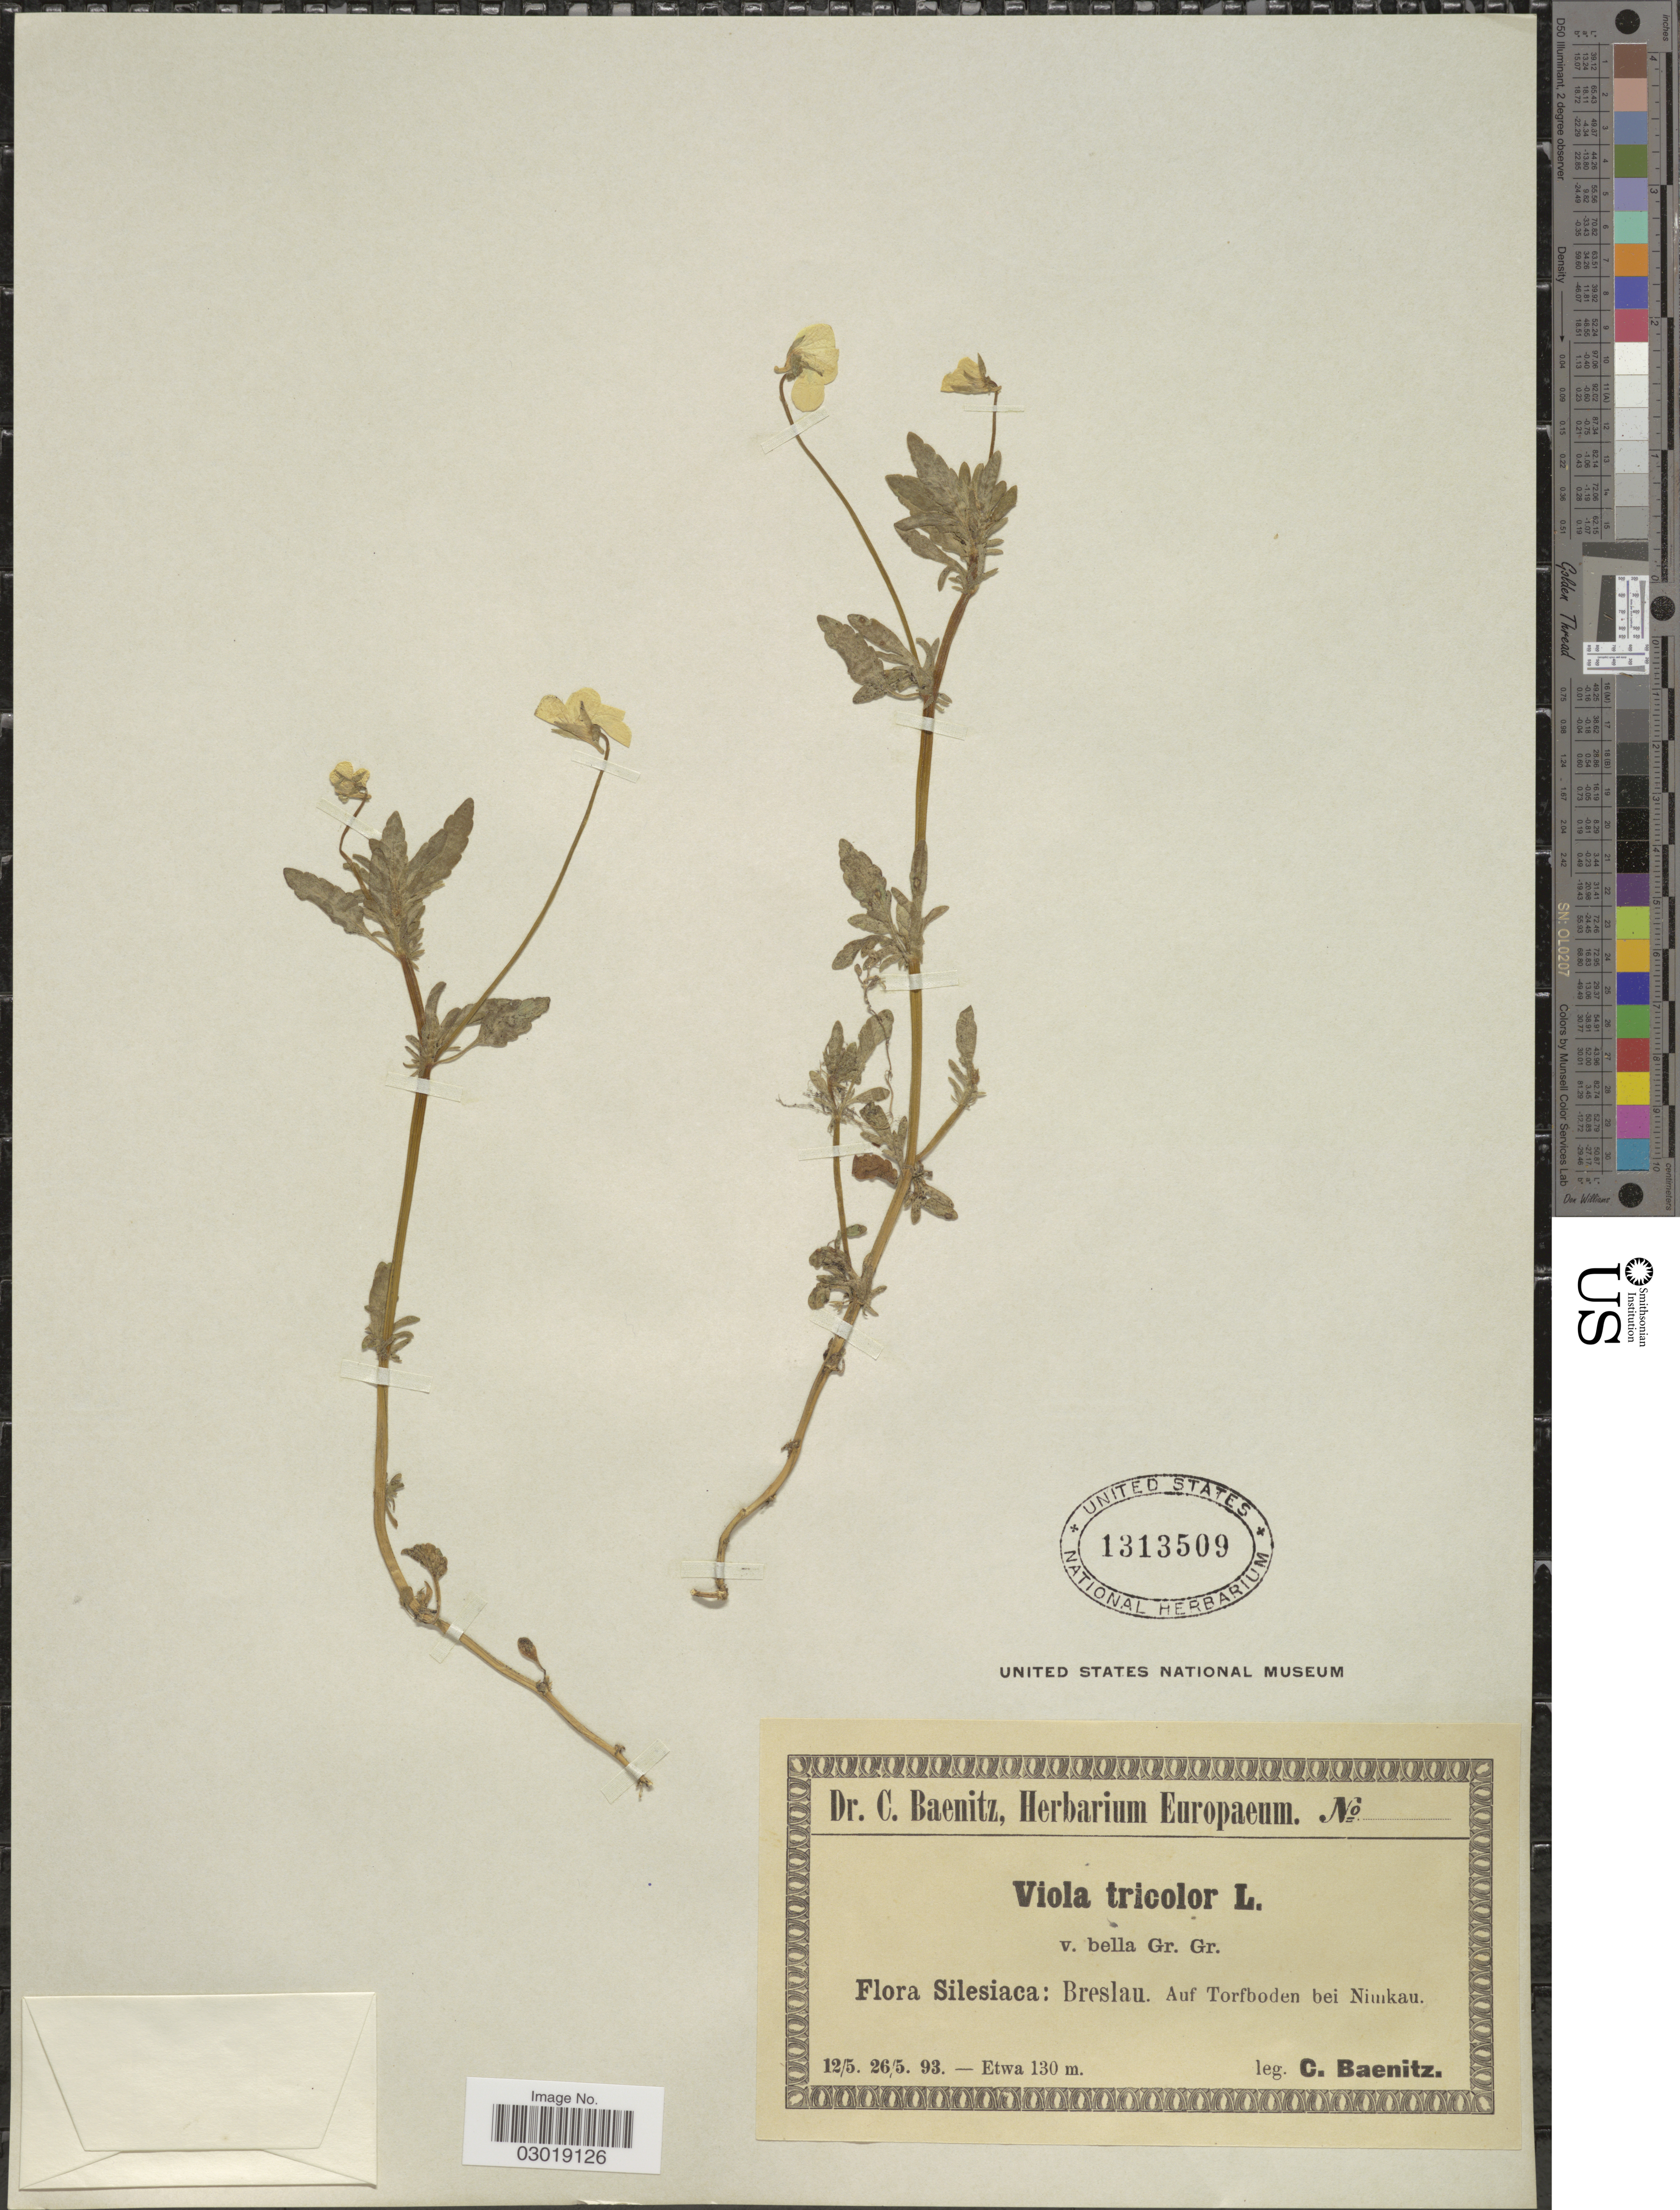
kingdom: Plantae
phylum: Tracheophyta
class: Magnoliopsida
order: Malpighiales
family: Violaceae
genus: Viola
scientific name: Viola tricolor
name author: L.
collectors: C. G. Baenitz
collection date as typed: Transcribed d/m/y: 12/5/93 to 26/5/93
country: Poland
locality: Silesiaca: Breslau. Auf Torfboden bei Nimkau.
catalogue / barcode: US 1313509